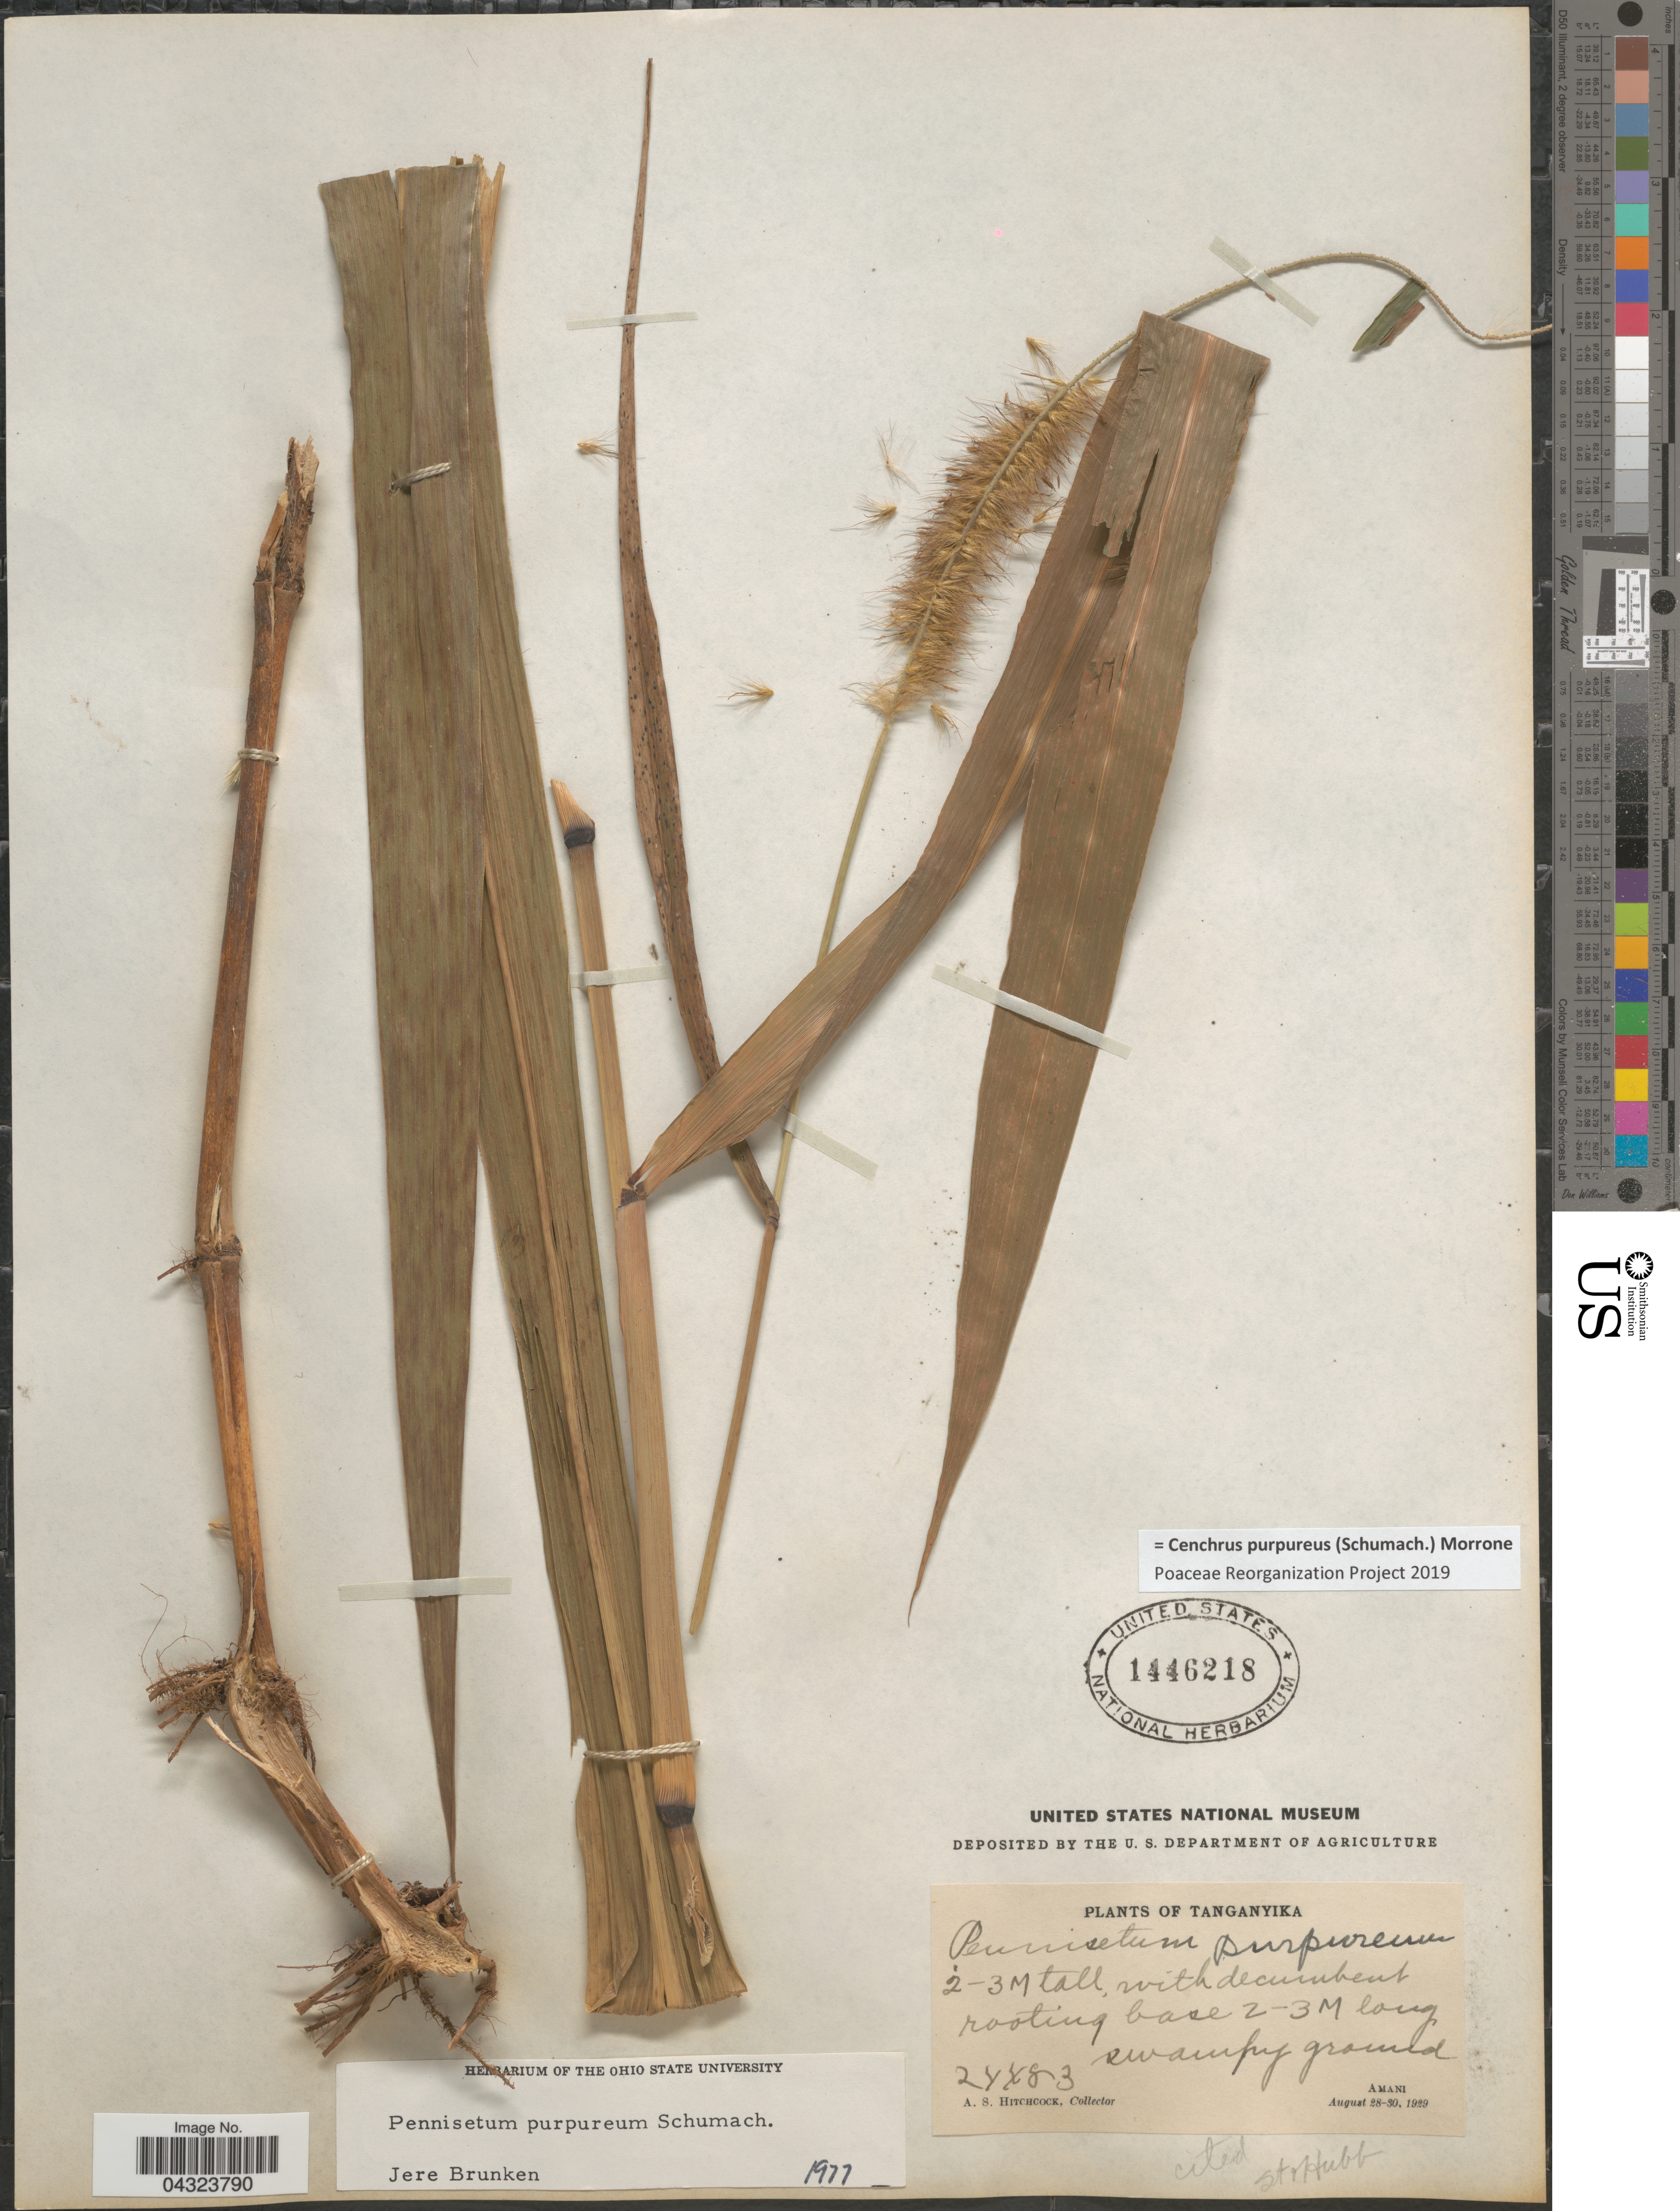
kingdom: Plantae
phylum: Tracheophyta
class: Liliopsida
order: Poales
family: Poaceae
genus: Cenchrus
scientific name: Cenchrus purpureus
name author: (Schumach.) Morrone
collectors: A. S. Hitchcock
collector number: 24483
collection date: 1929-08-28/1929-08-30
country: Tanzania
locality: Tanganyika. Amani.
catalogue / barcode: US 1446218